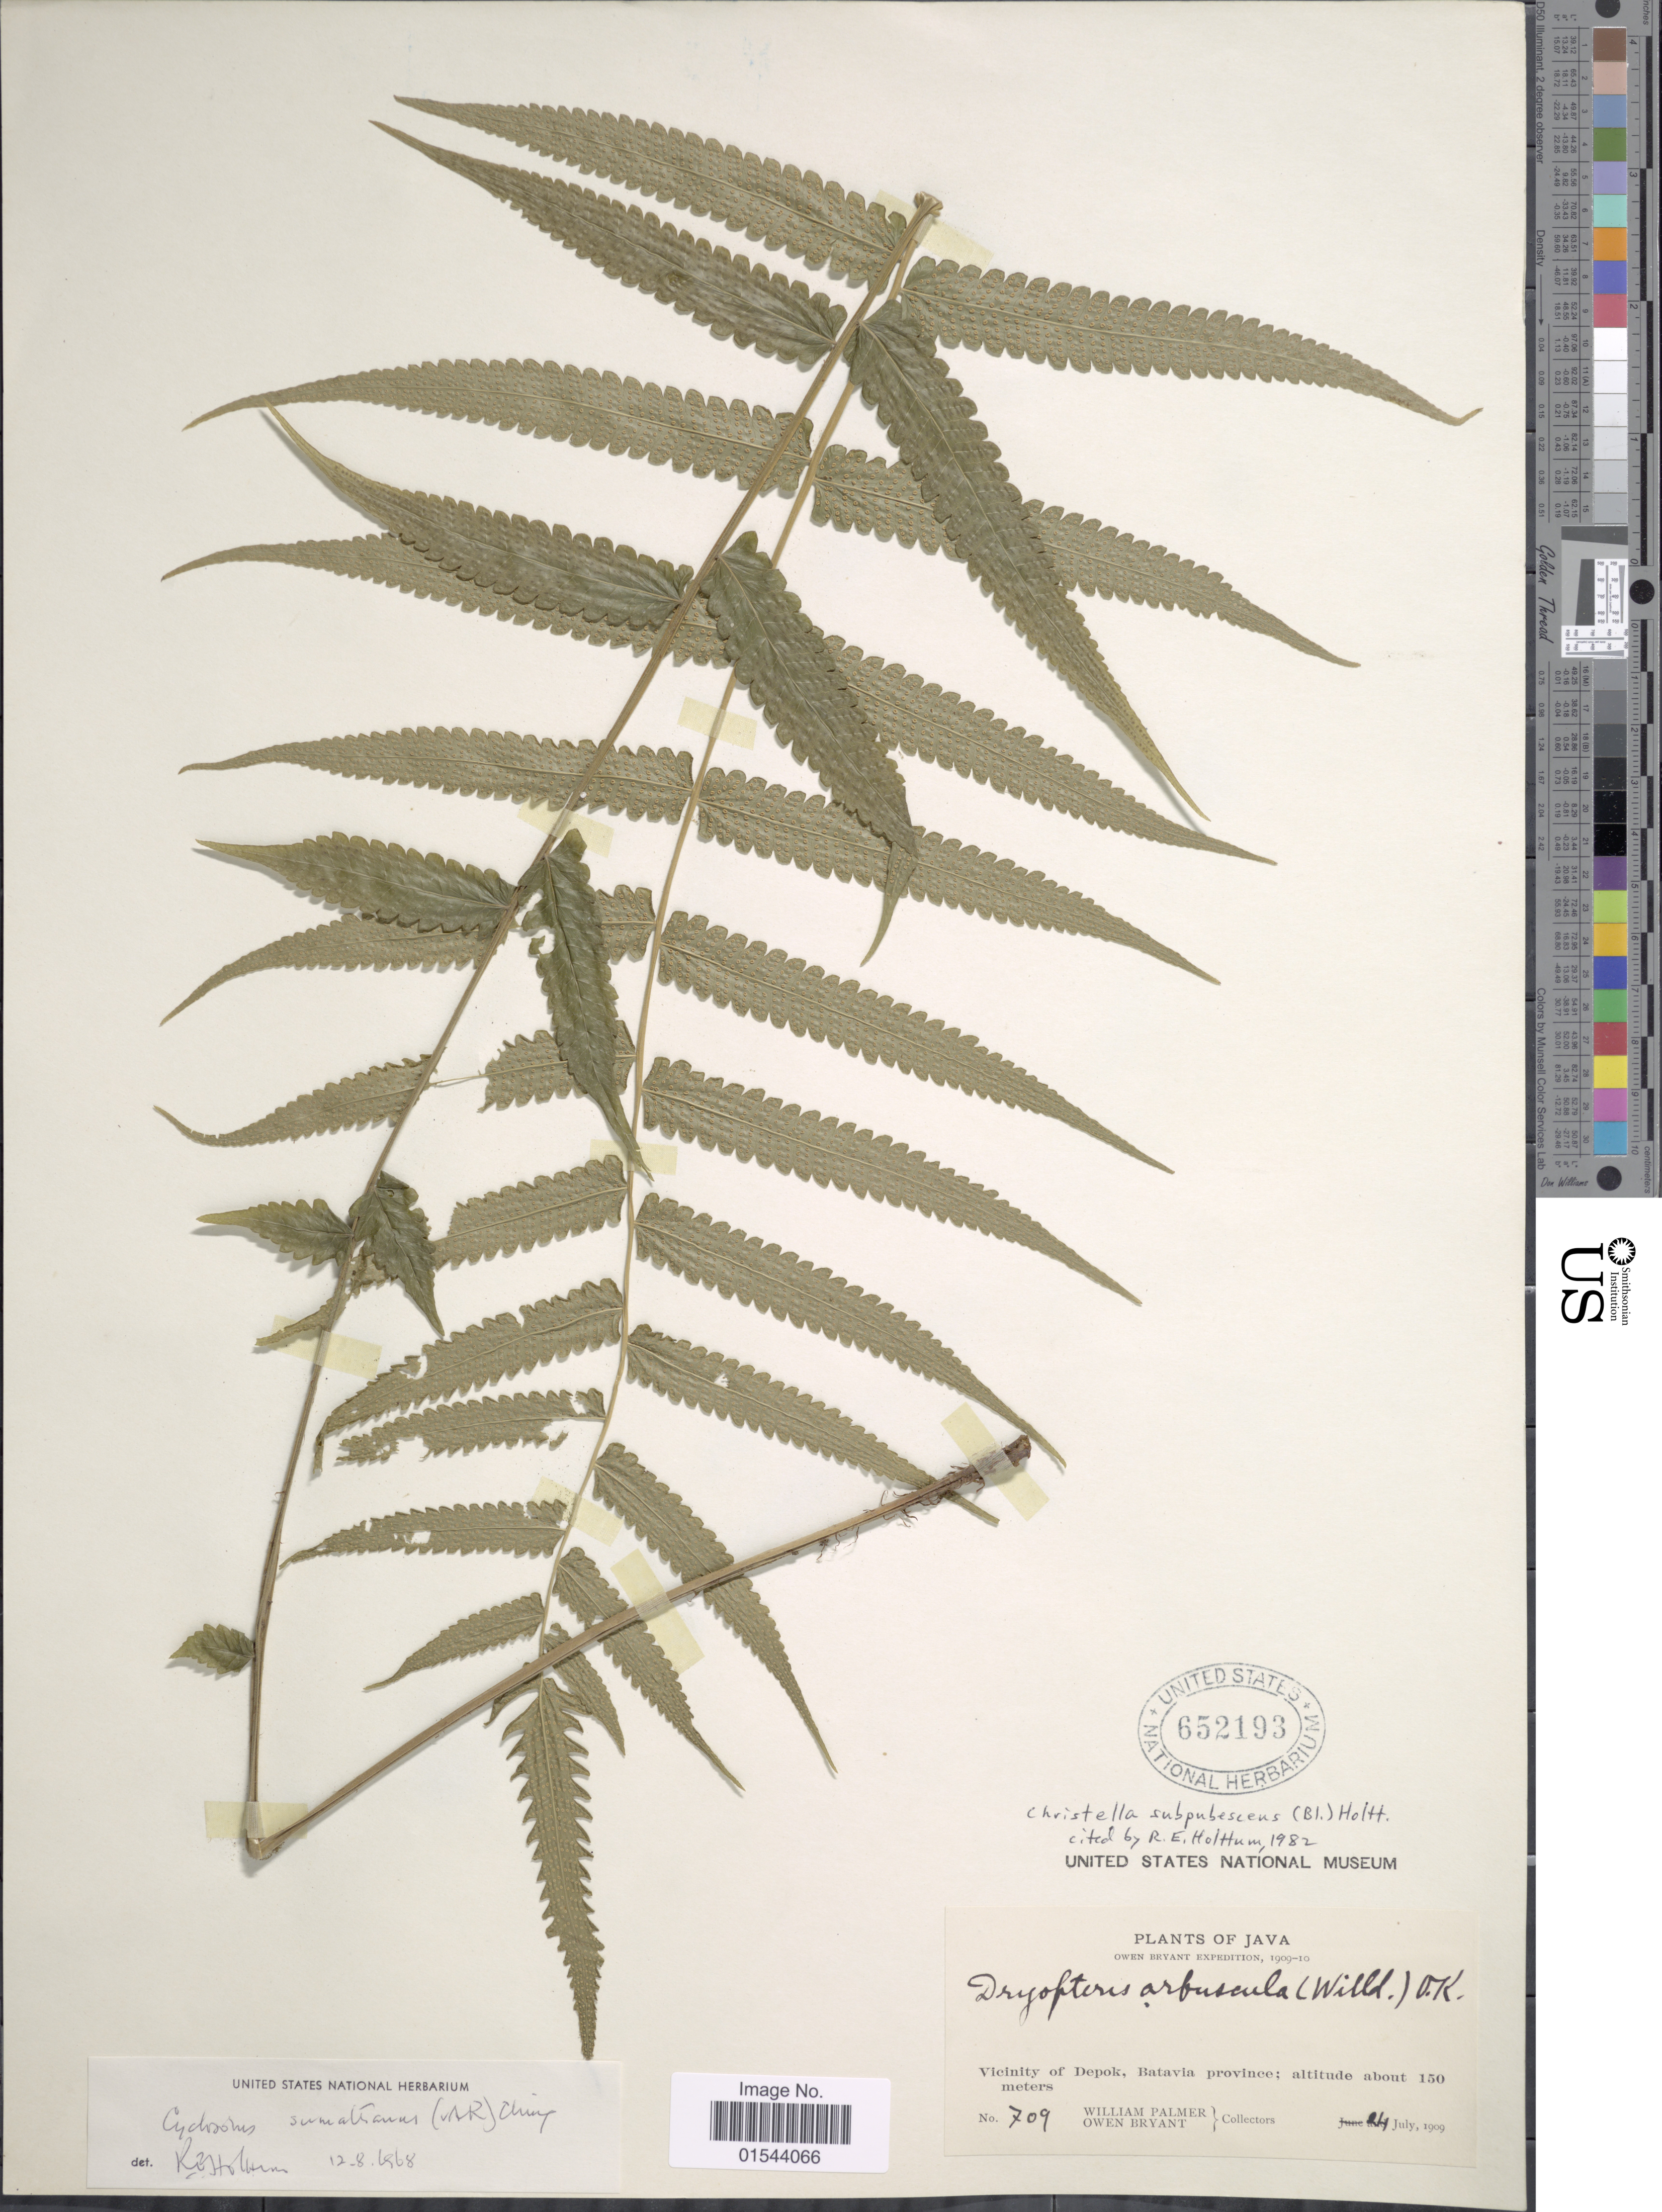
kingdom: Plantae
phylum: Tracheophyta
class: Polypodiopsida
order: Polypodiales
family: Thelypteridaceae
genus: Christella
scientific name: Christella subpubescens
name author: (Blume) Holttum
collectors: W. Palmer & O. Bryant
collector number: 709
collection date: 1909-07-24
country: Indonesia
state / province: Java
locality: Vicinity of Depo, Batavia province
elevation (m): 150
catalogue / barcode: US 652193